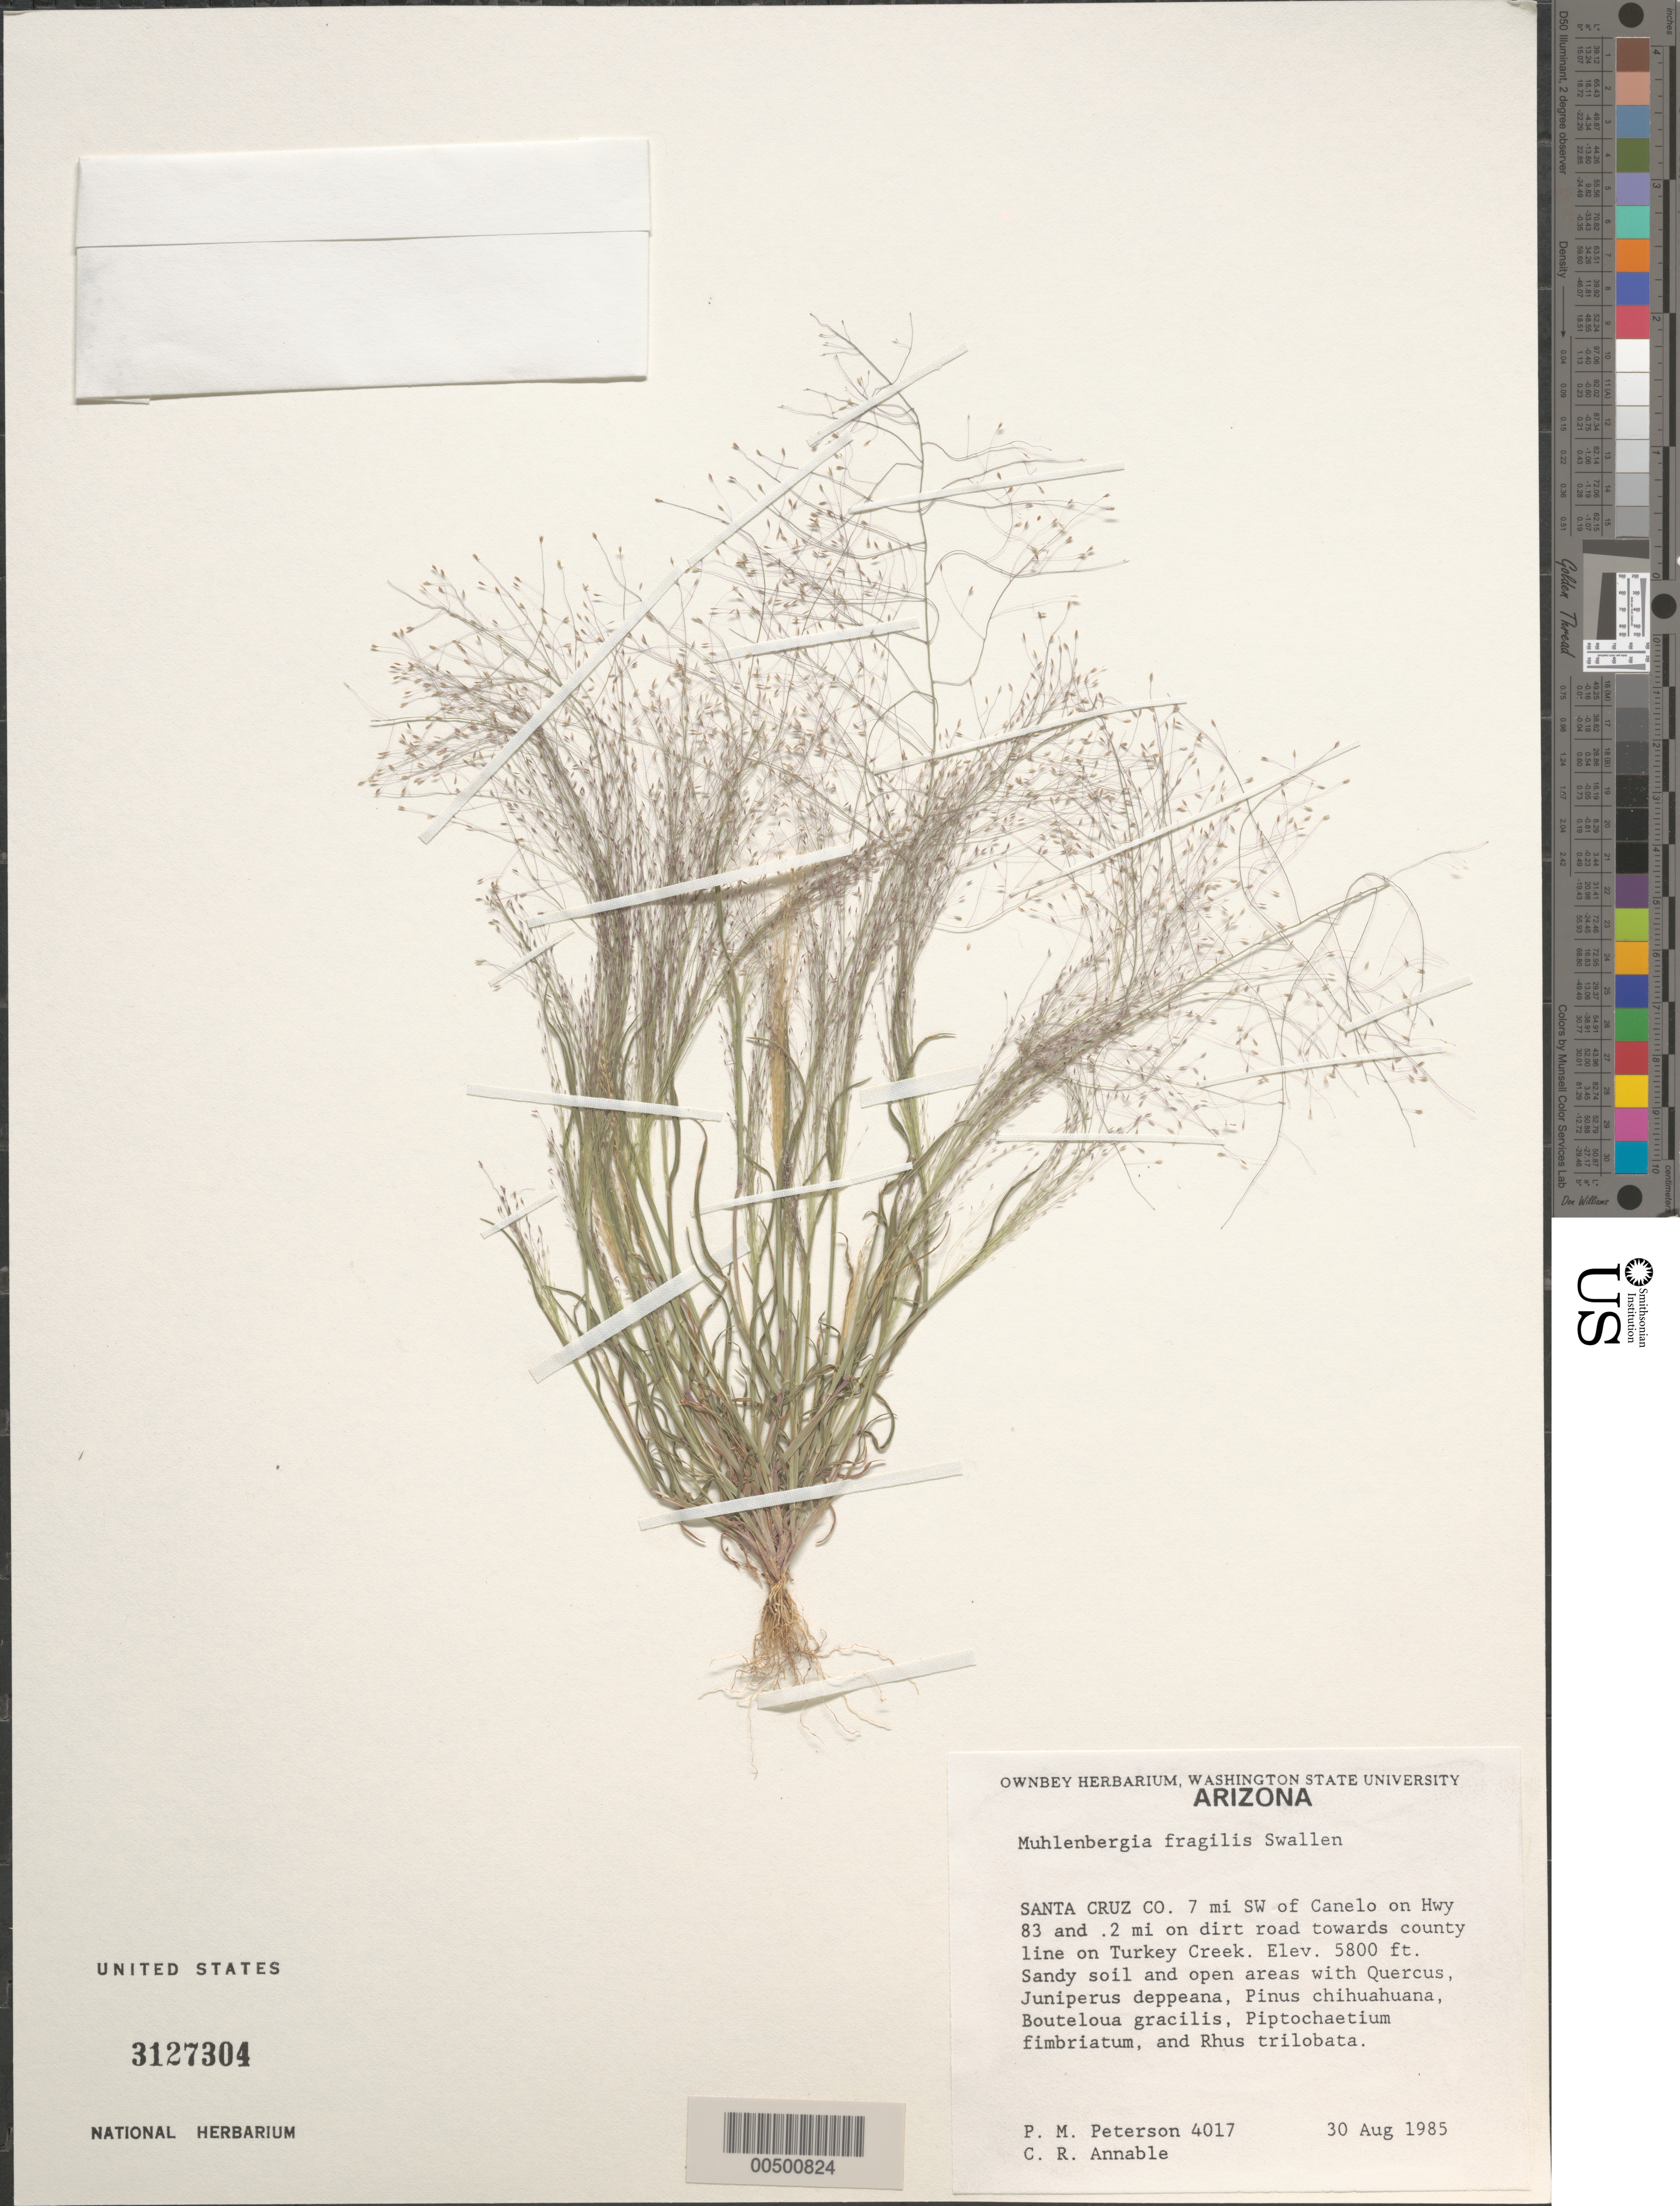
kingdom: Plantae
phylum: Tracheophyta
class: Liliopsida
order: Poales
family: Poaceae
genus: Muhlenbergia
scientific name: Muhlenbergia fragilis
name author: Swallen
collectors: P. M. Peterson & C. R. Annable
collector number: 04017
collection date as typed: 30 Aug 1994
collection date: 1994-08-30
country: United States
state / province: Arizona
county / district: Santa Cruz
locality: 7 miles Southwest of Camelo on Hwy 83, 2 miles on dirt road towards county line on Turkey Creek.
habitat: Sandy soil and open areas.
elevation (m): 1768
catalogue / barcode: US 3127304